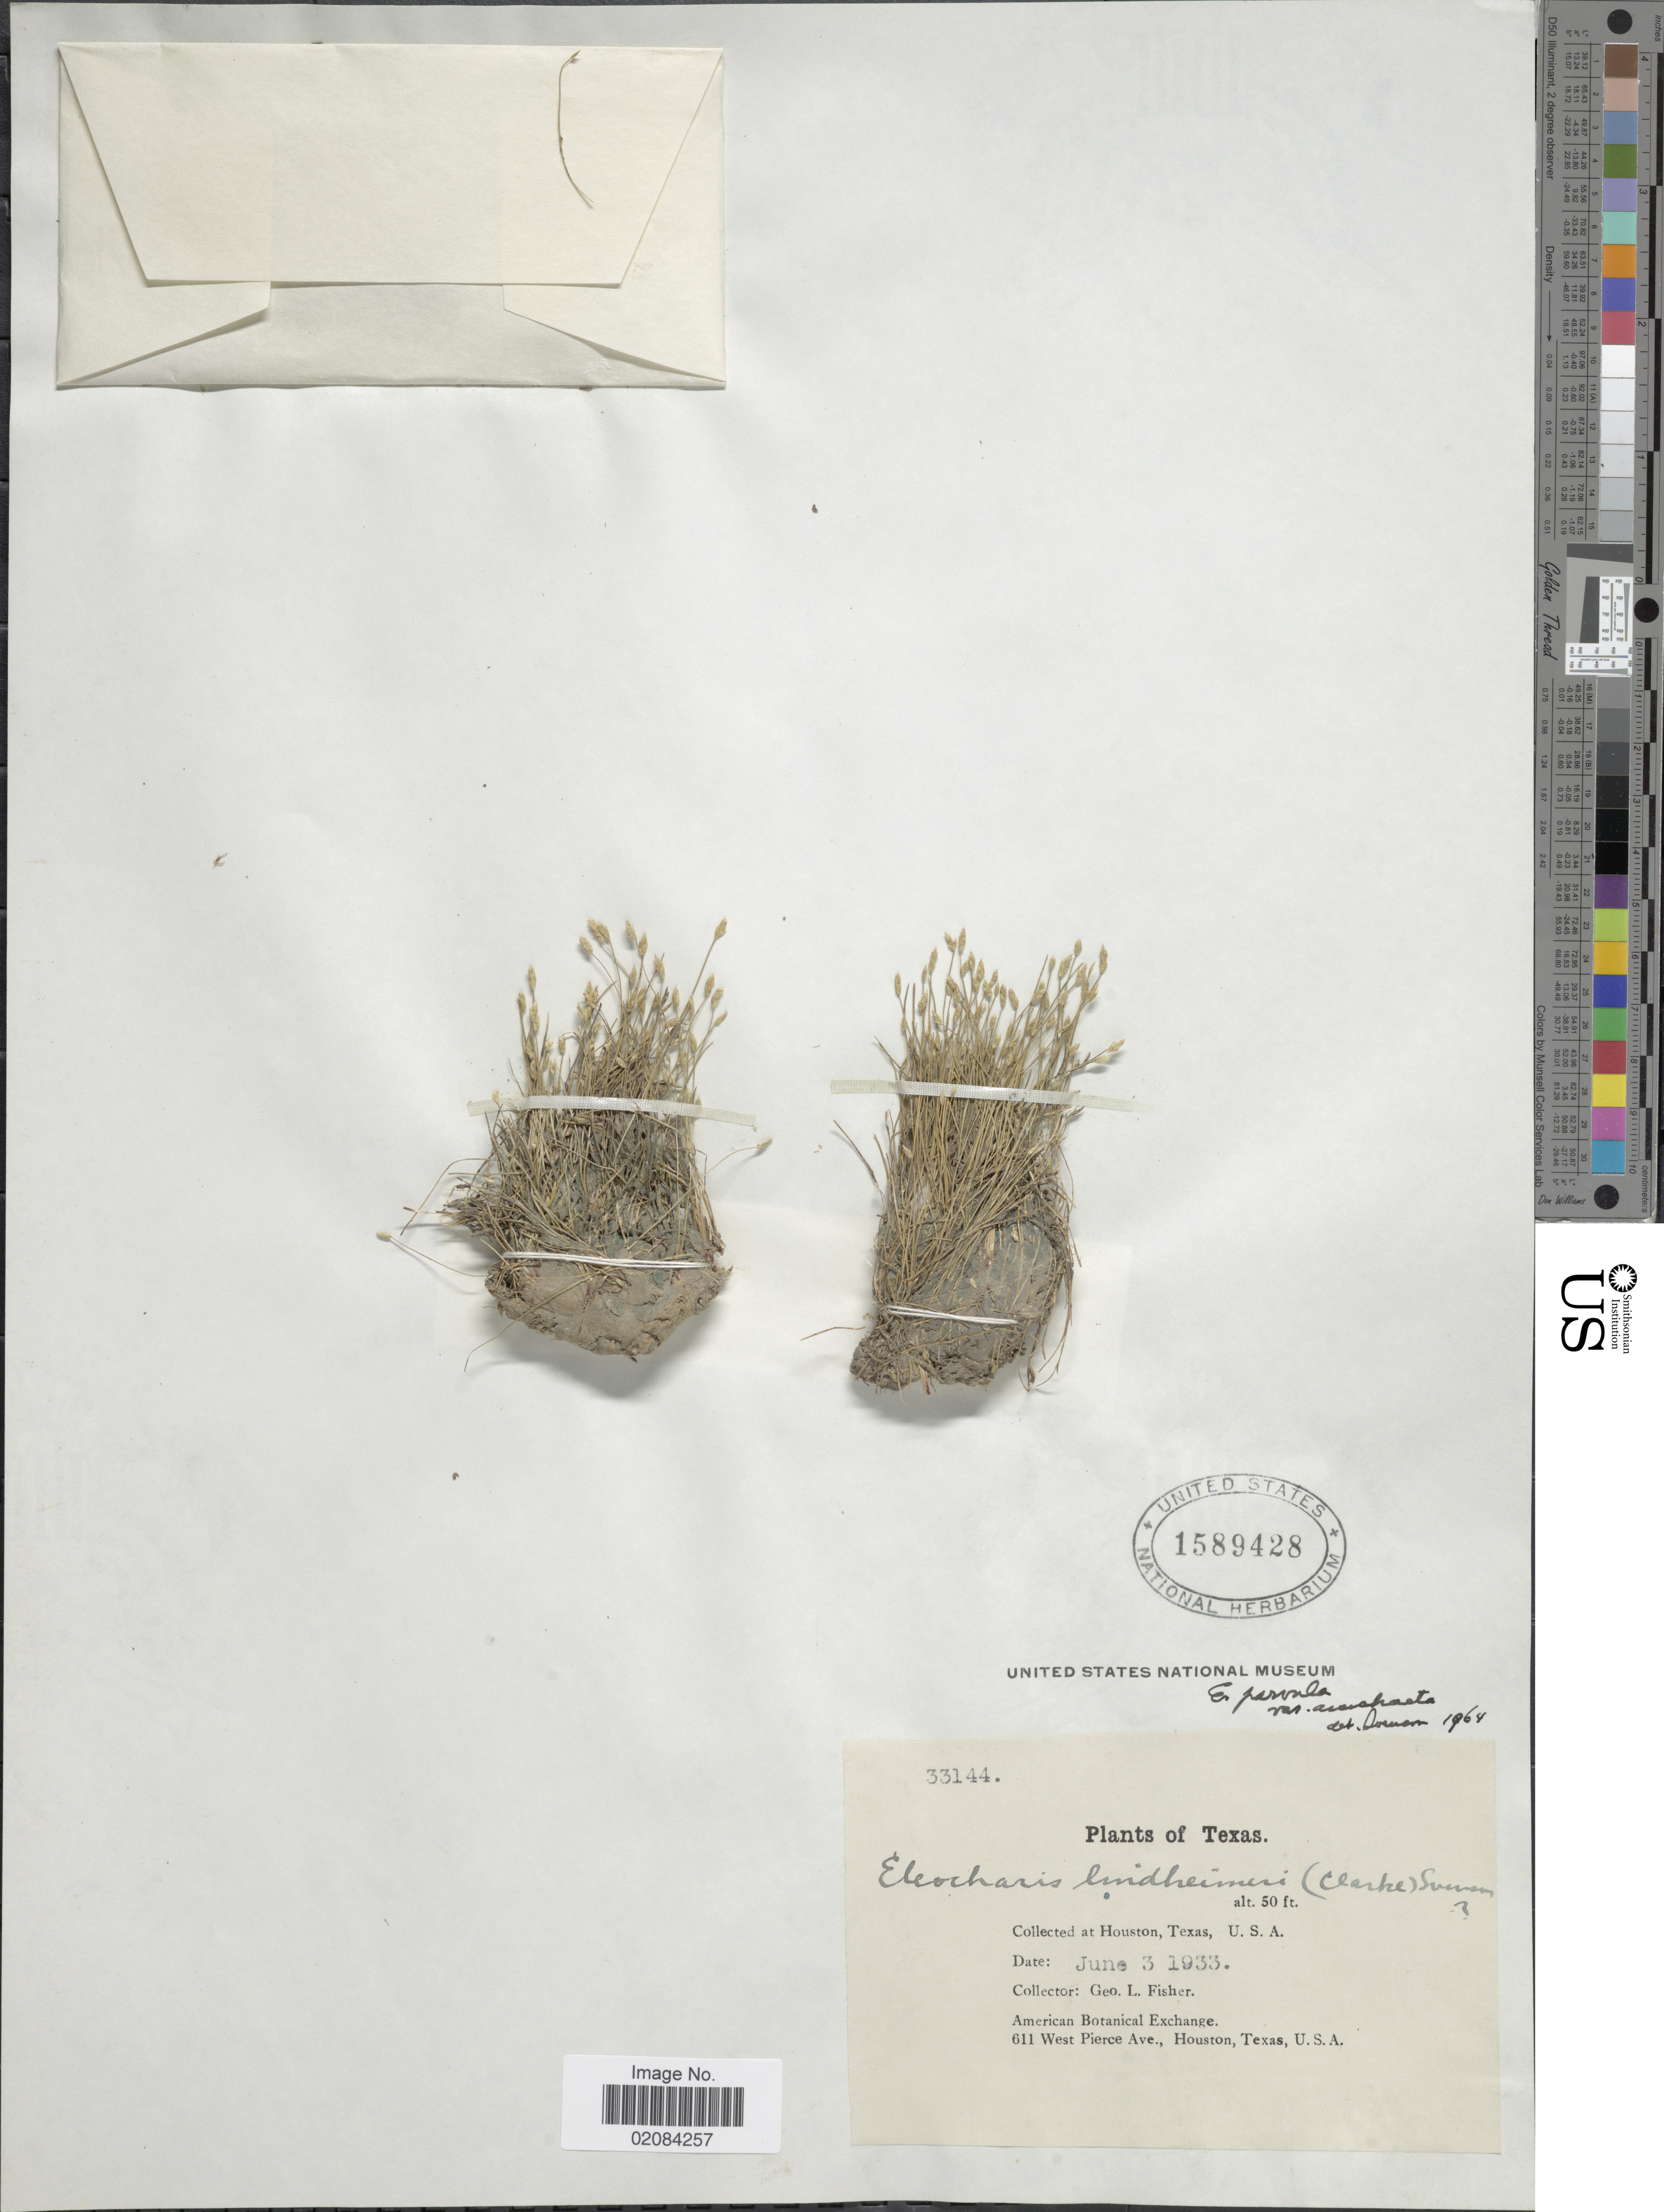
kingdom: Plantae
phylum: Tracheophyta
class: Liliopsida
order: Poales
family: Cyperaceae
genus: Eleocharis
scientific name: Eleocharis coloradoensis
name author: (Britton) Gilly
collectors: G. L. Fisher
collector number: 33144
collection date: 1933-06-03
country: United States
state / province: Texas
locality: Texas, Houston, Texas, U.S.A.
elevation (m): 15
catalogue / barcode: US 1589428